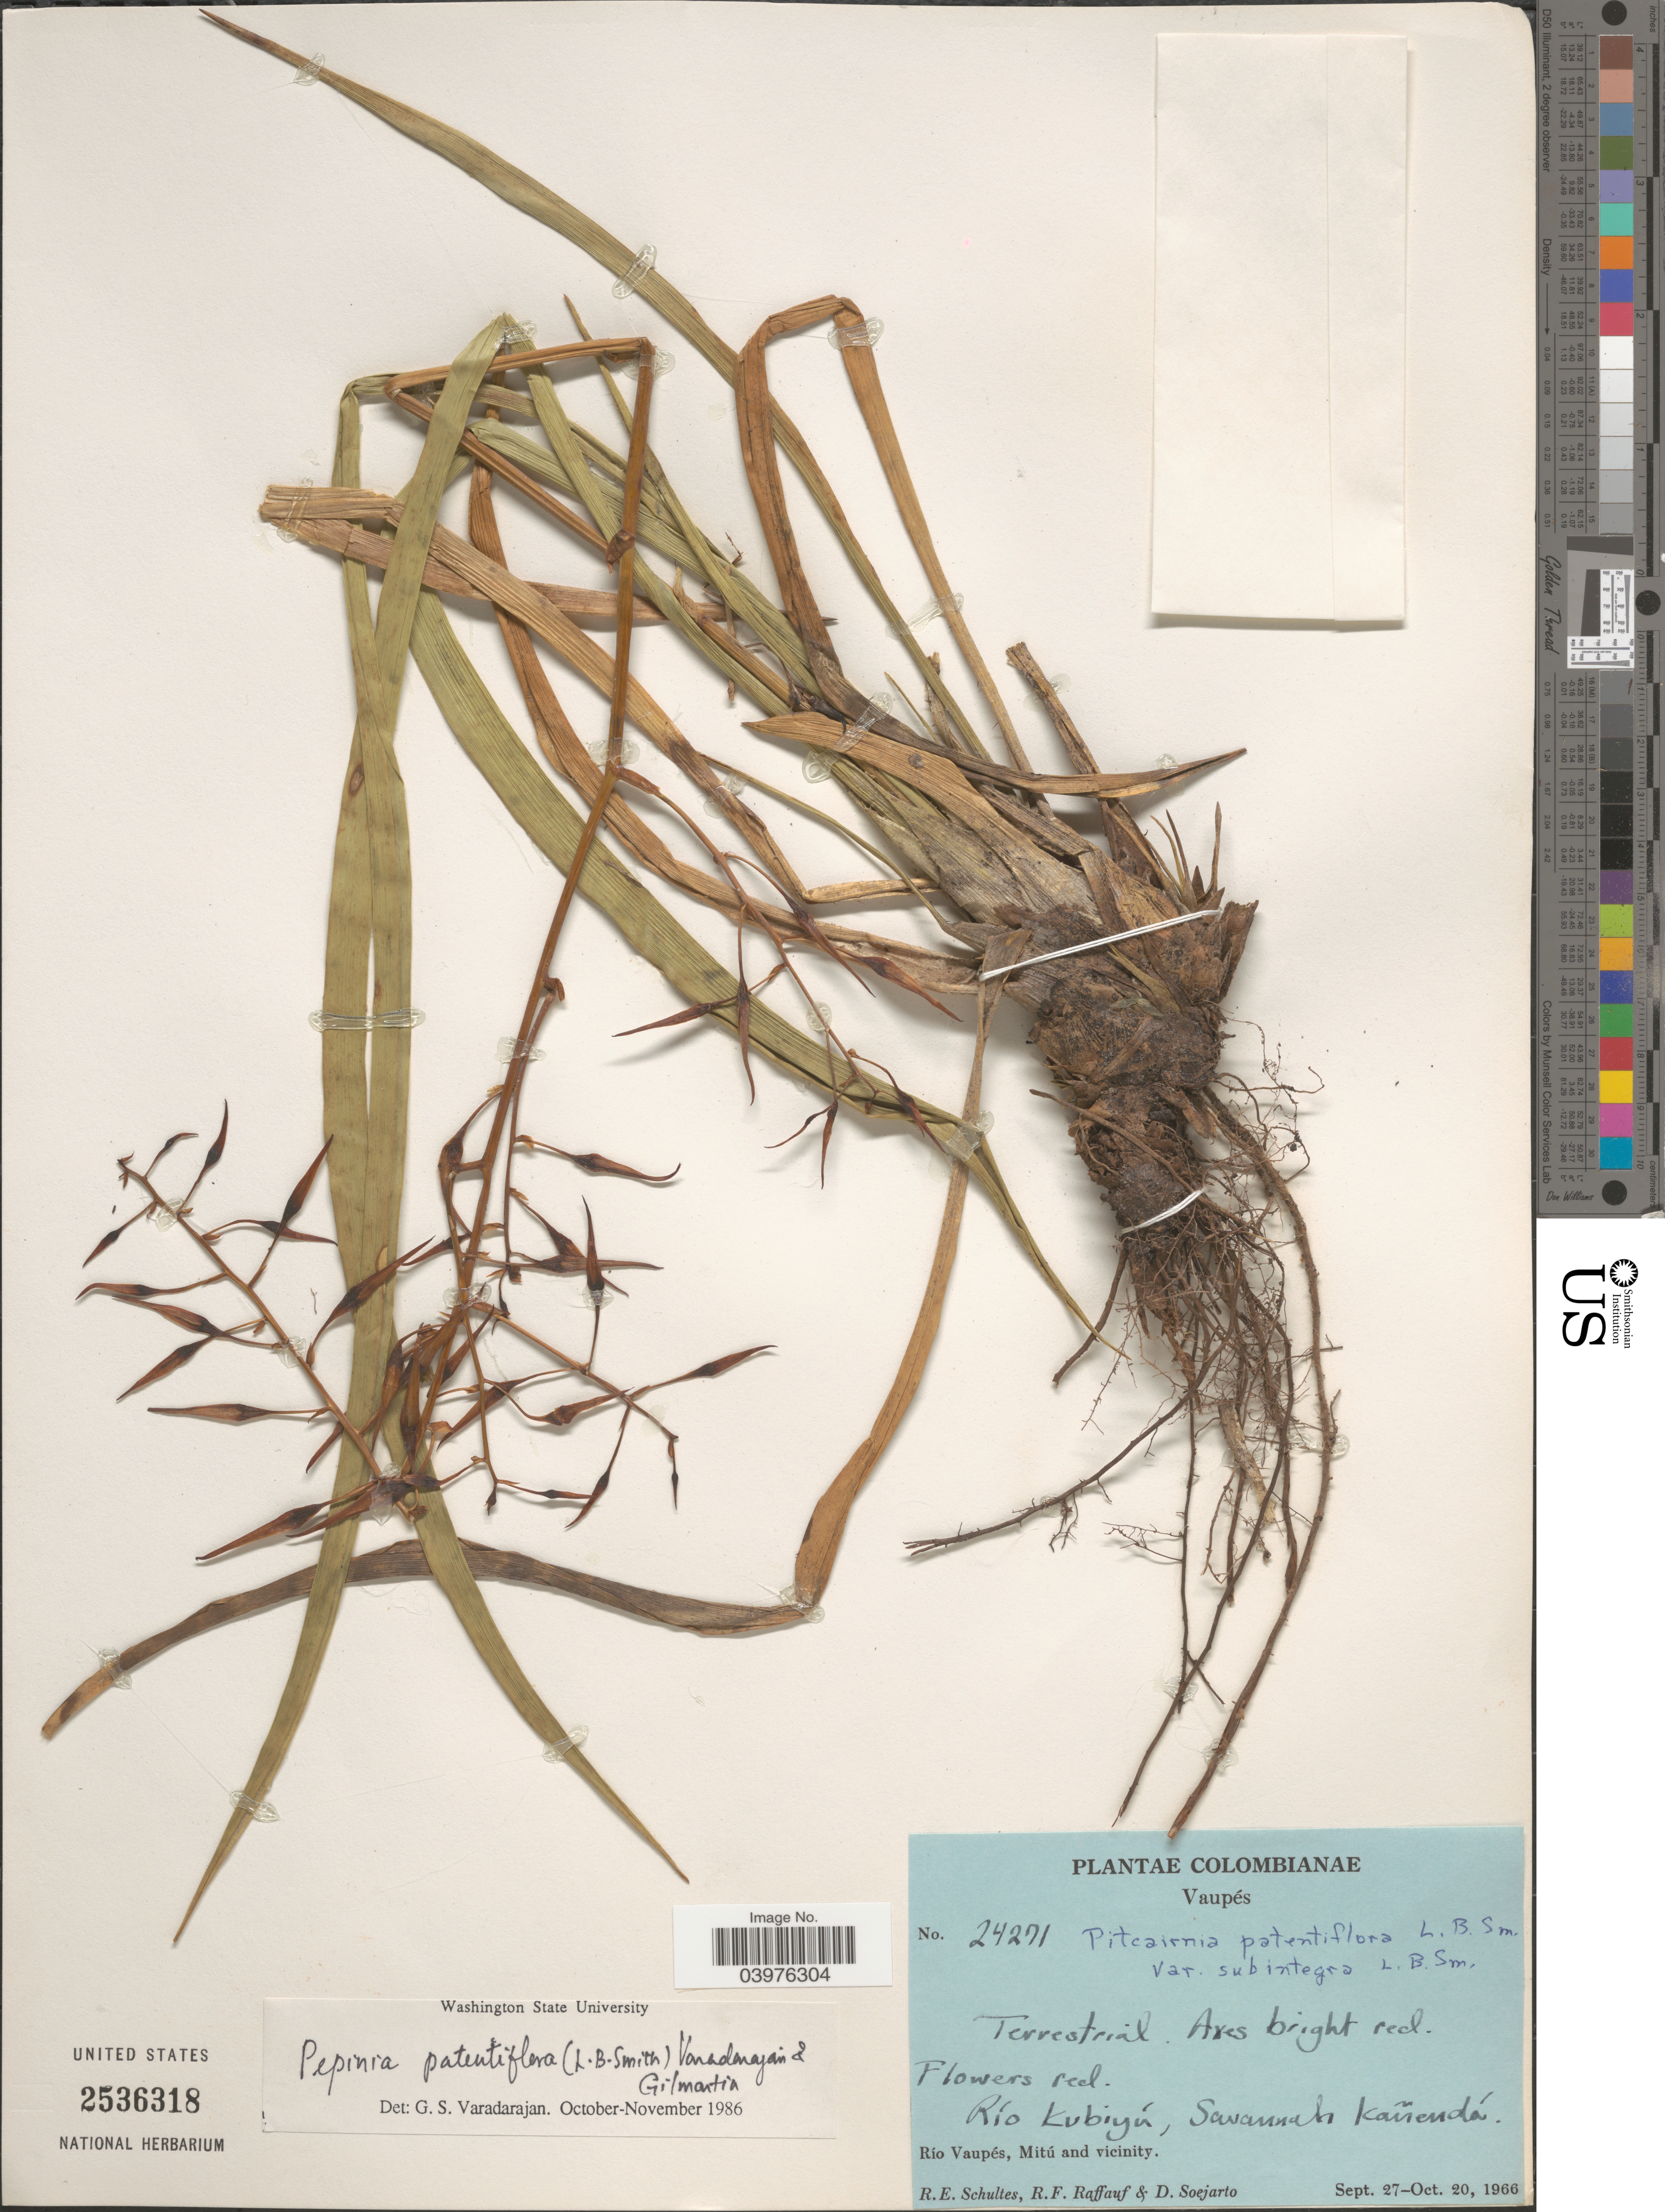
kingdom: Plantae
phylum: Tracheophyta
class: Liliopsida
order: Poales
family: Bromeliaceae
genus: Pitcairnia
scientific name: Pitcairnia patentiflora var. subintegra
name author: L.B. Sm.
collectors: R. E. Schultes, R. Raffauf & D. Soejarto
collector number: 24271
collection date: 1966-09-27/1966-10-20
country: Colombia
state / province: Vaupés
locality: Río Kubiyú, Savannah Kañendá. Río Vaupés, Mitú and vicinity.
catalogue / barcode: US 2536318